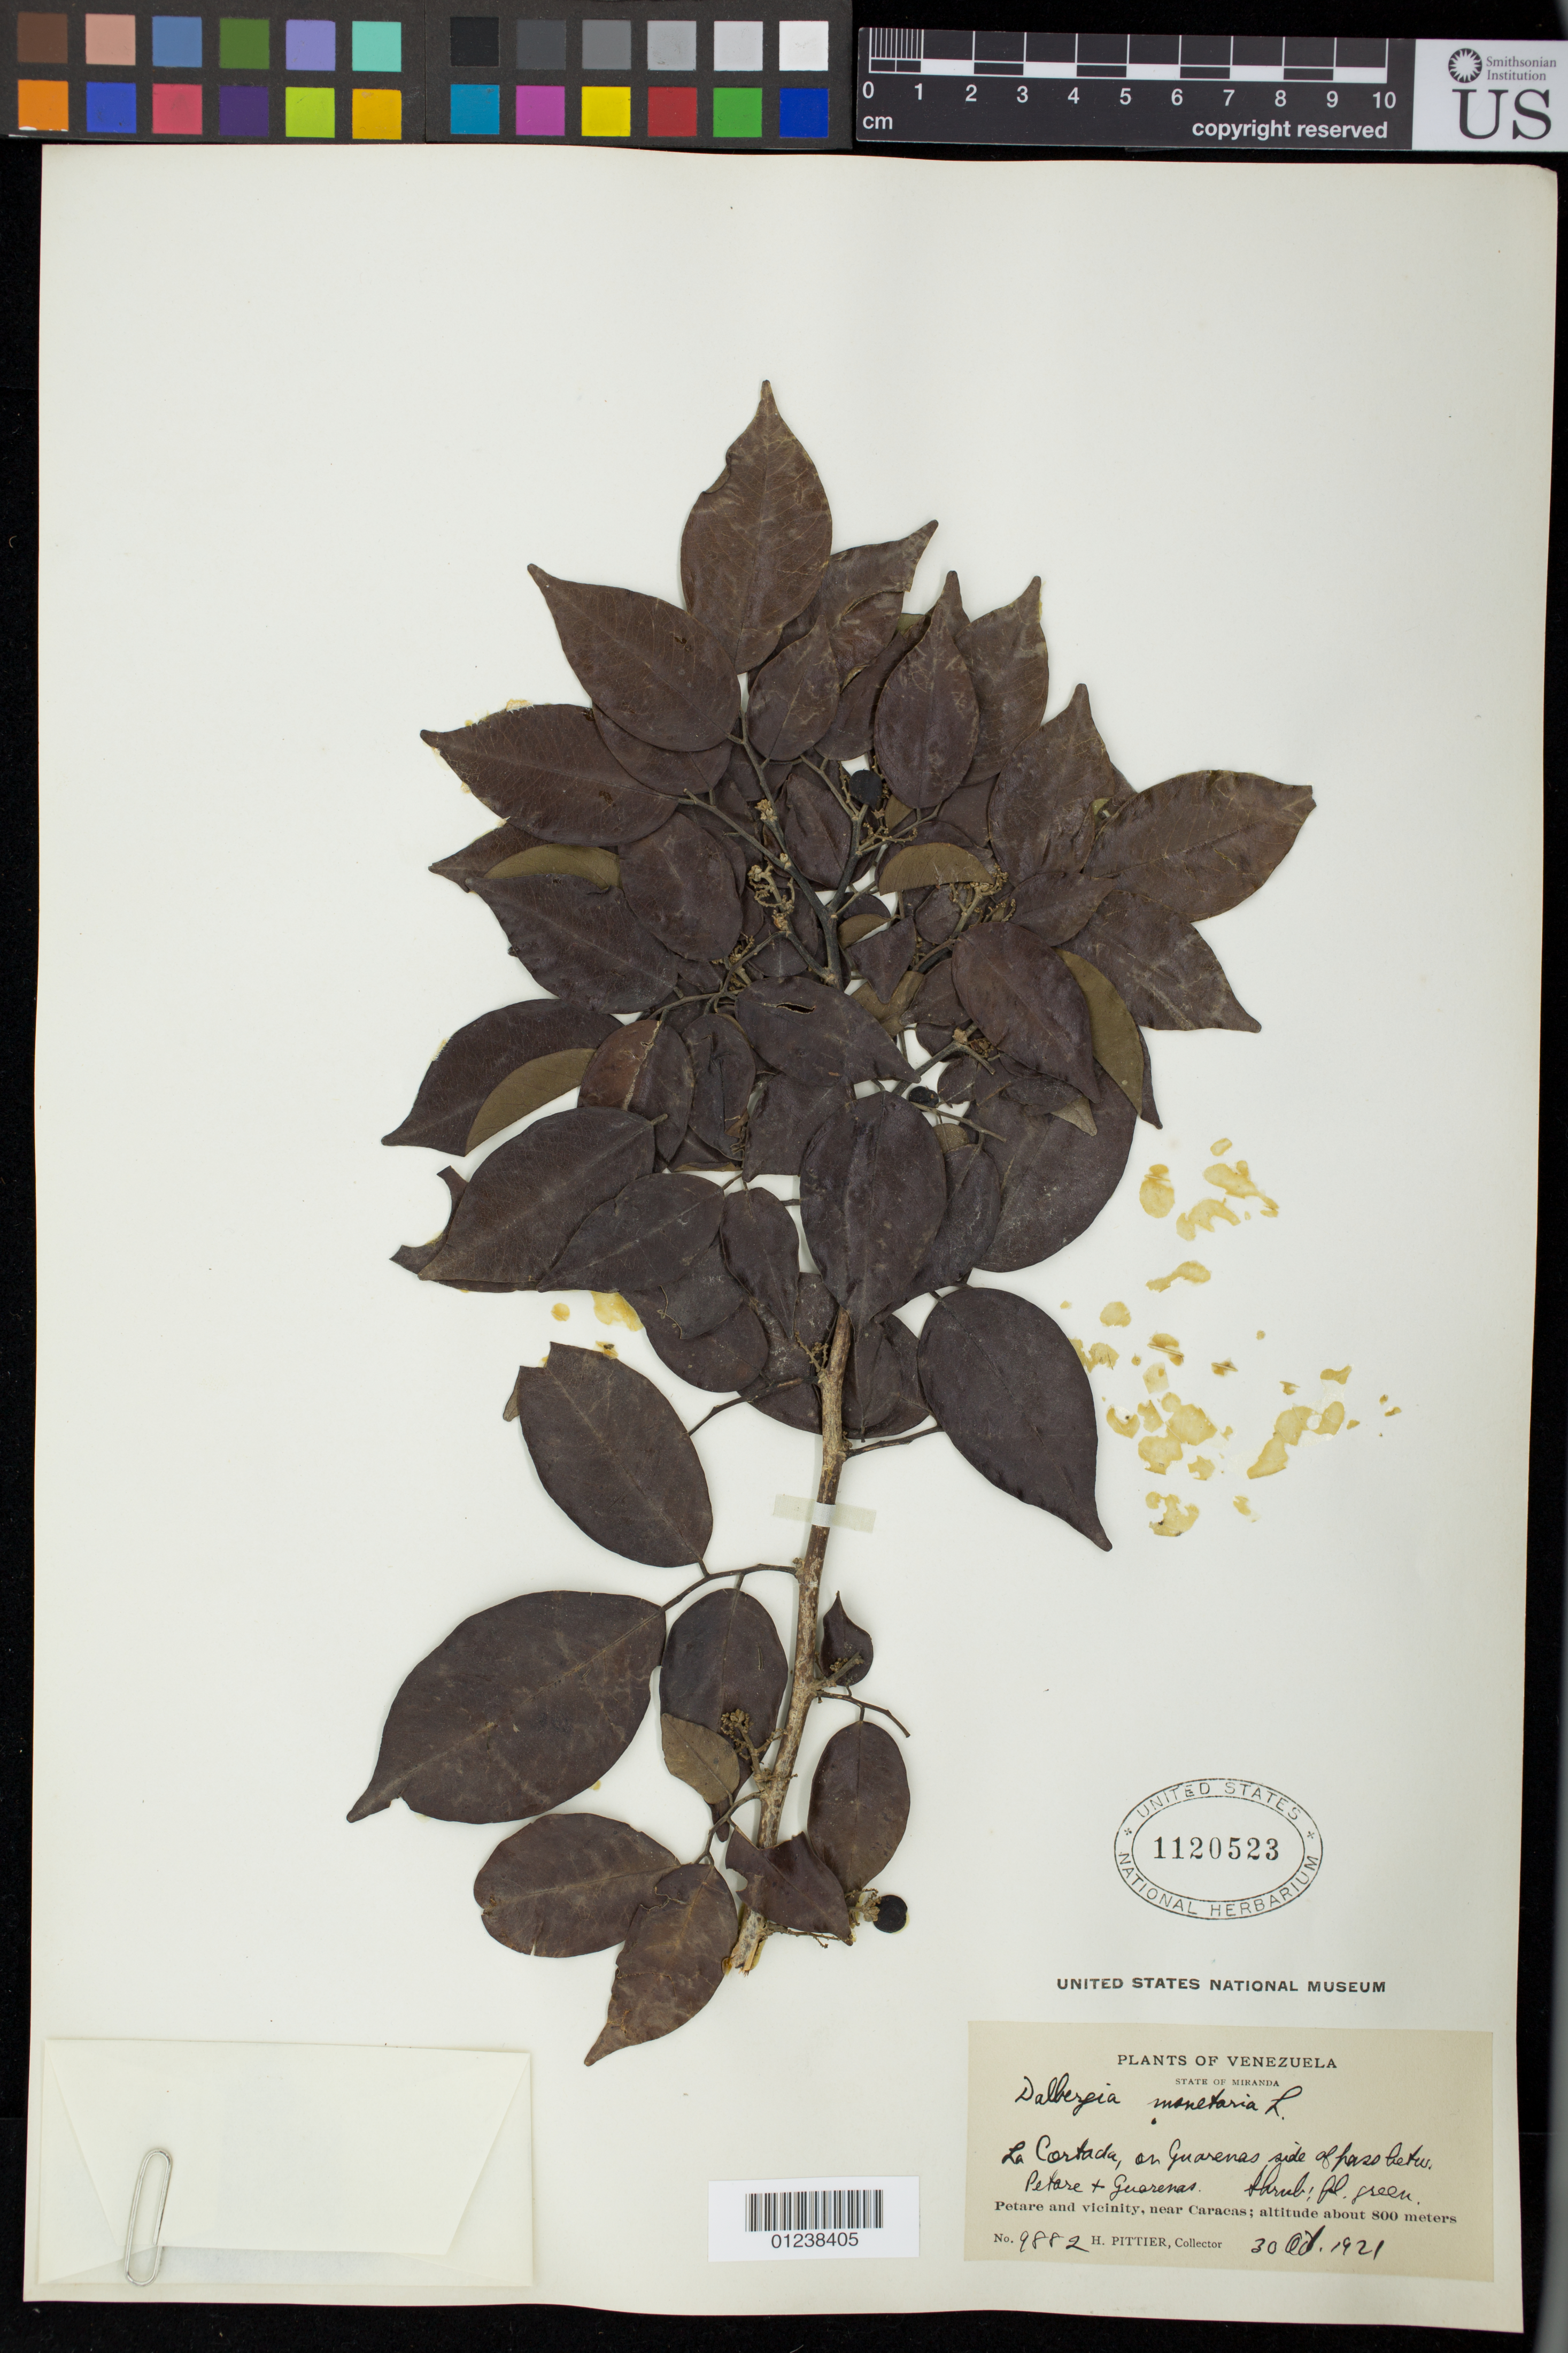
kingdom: Plantae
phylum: Tracheophyta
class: Magnoliopsida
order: Fabales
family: Fabaceae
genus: Dalbergia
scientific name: Dalbergia monetaria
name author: L. f.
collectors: H. F. Pittier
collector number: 9882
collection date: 1921-10-30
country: Venezuela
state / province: Miranda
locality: Petare and vicinity, near Caracas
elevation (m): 800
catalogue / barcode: US 1120523